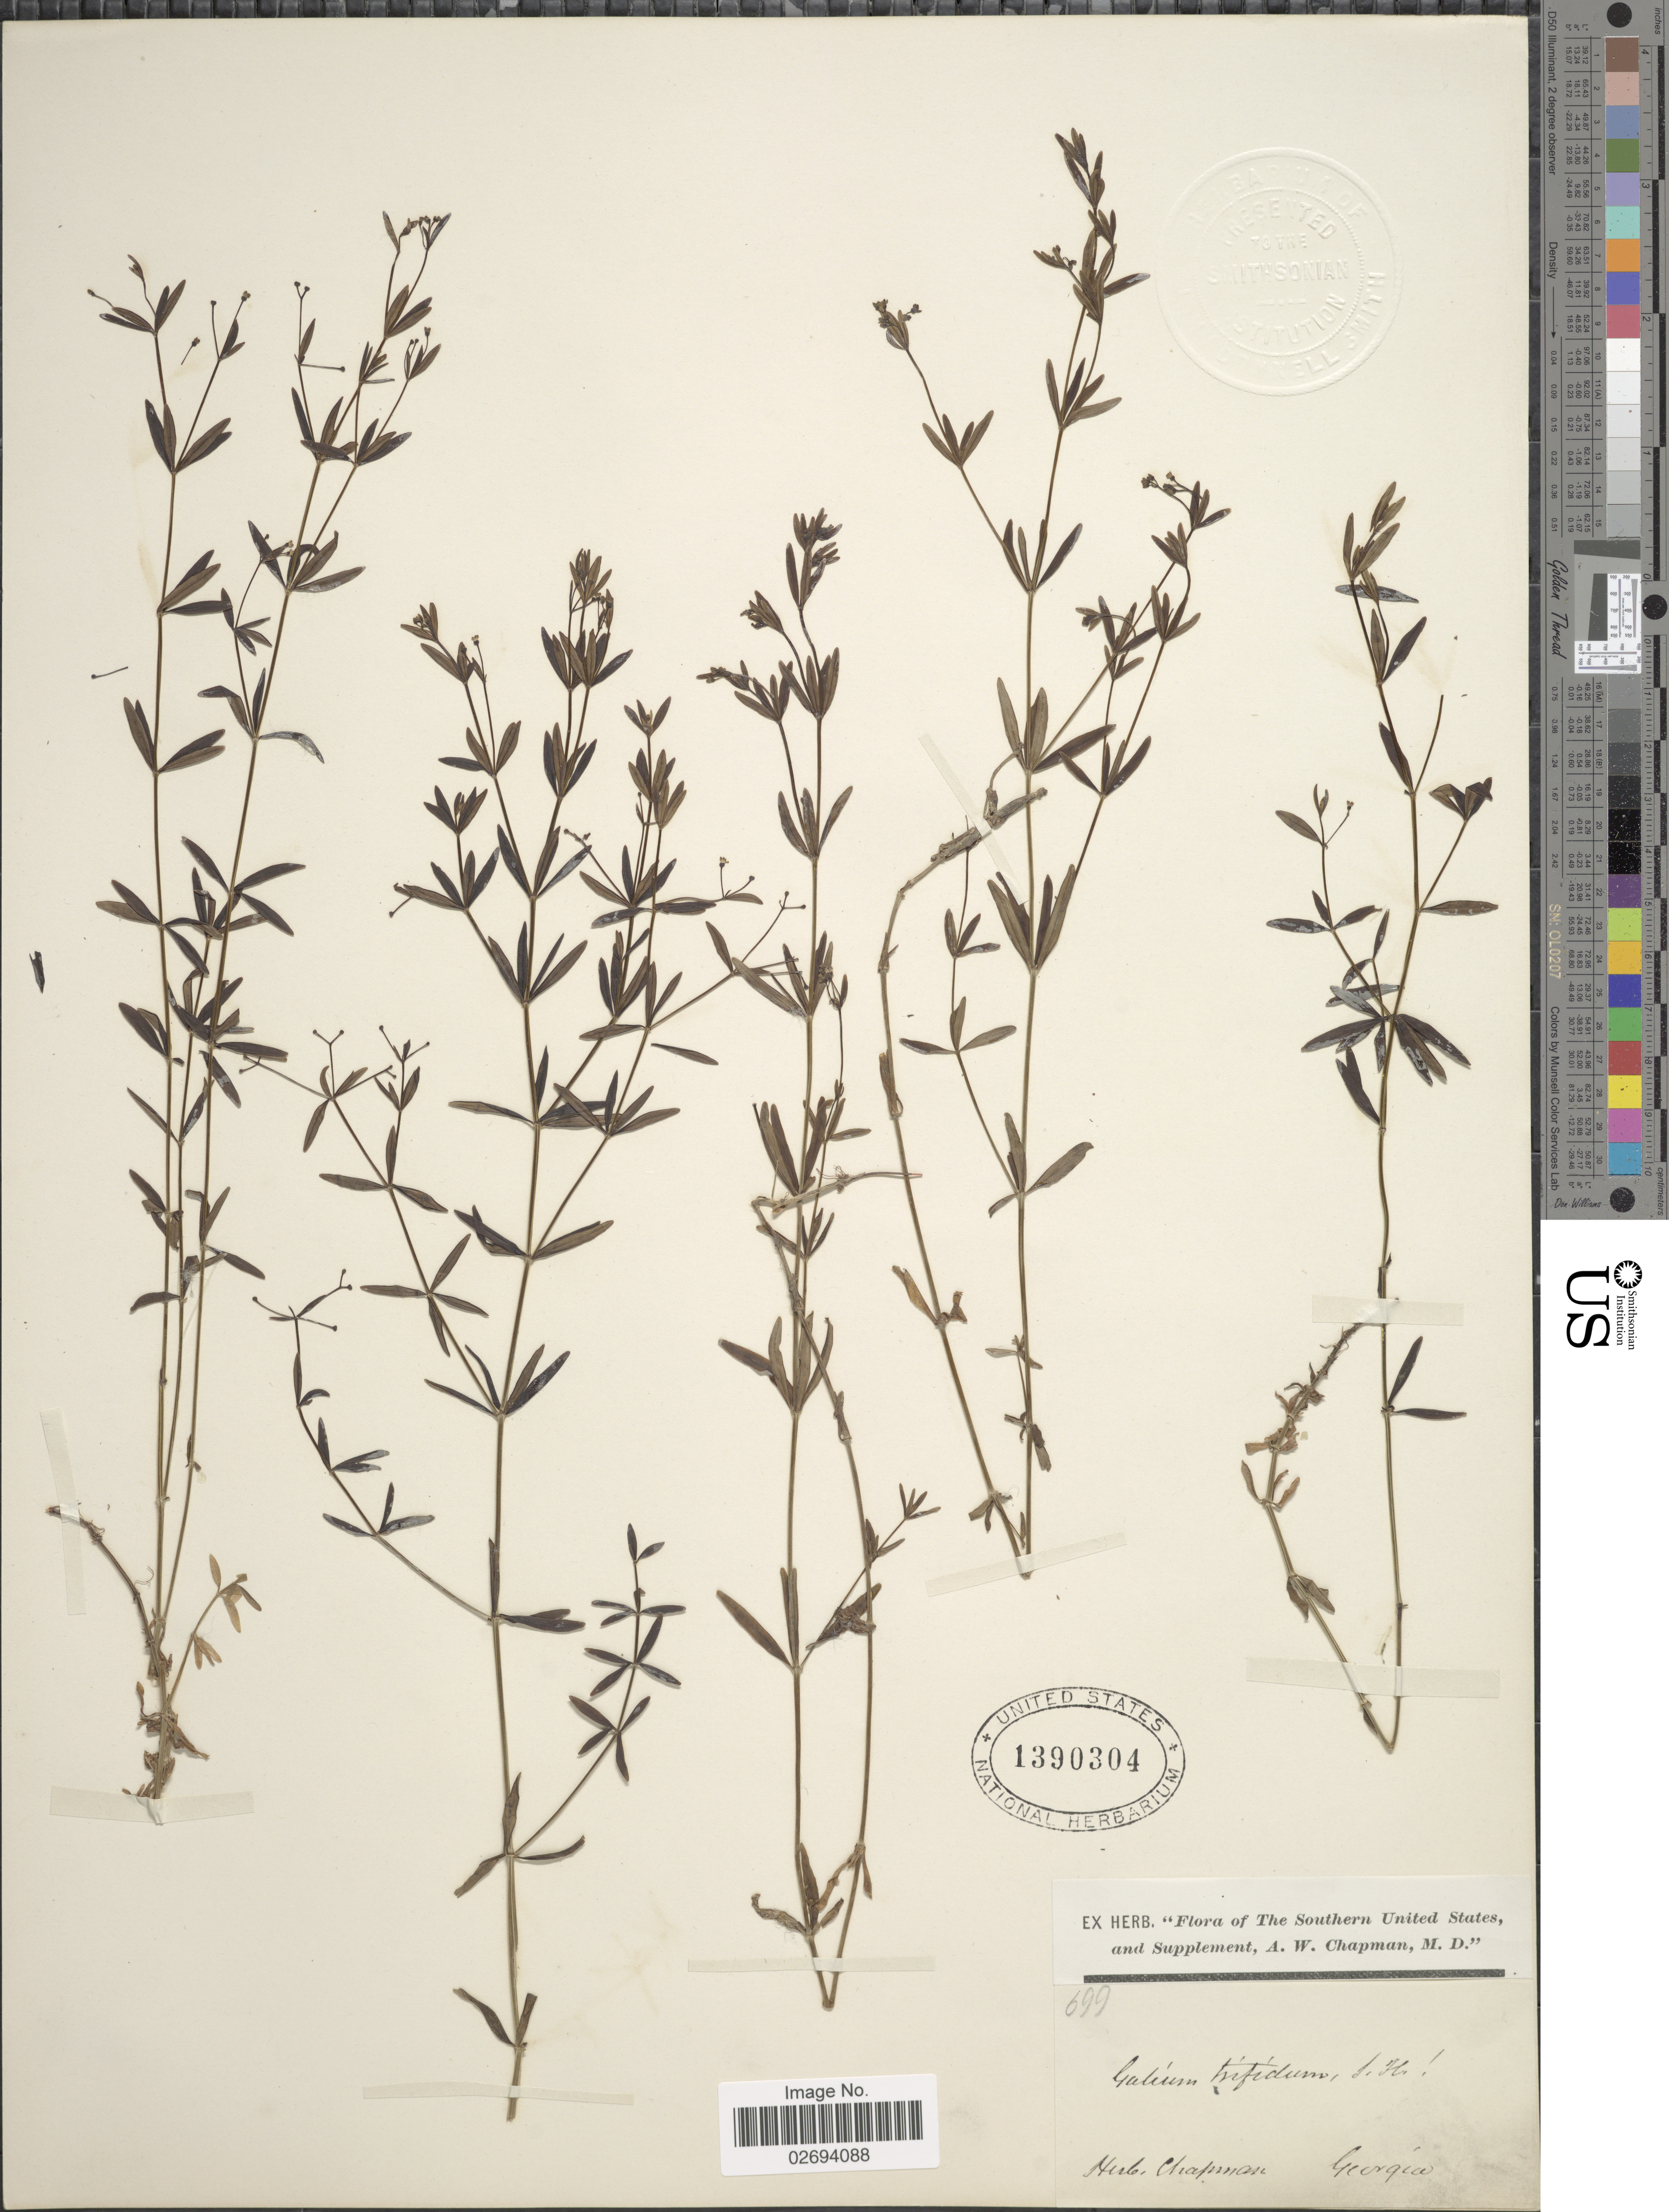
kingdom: Plantae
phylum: Tracheophyta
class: Magnoliopsida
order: Gentianales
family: Rubiaceae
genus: Galium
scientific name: Galium trifidum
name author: L.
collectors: ex herb. Chapman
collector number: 699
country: United States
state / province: Georgia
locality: Southern United States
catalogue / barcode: US 1390304